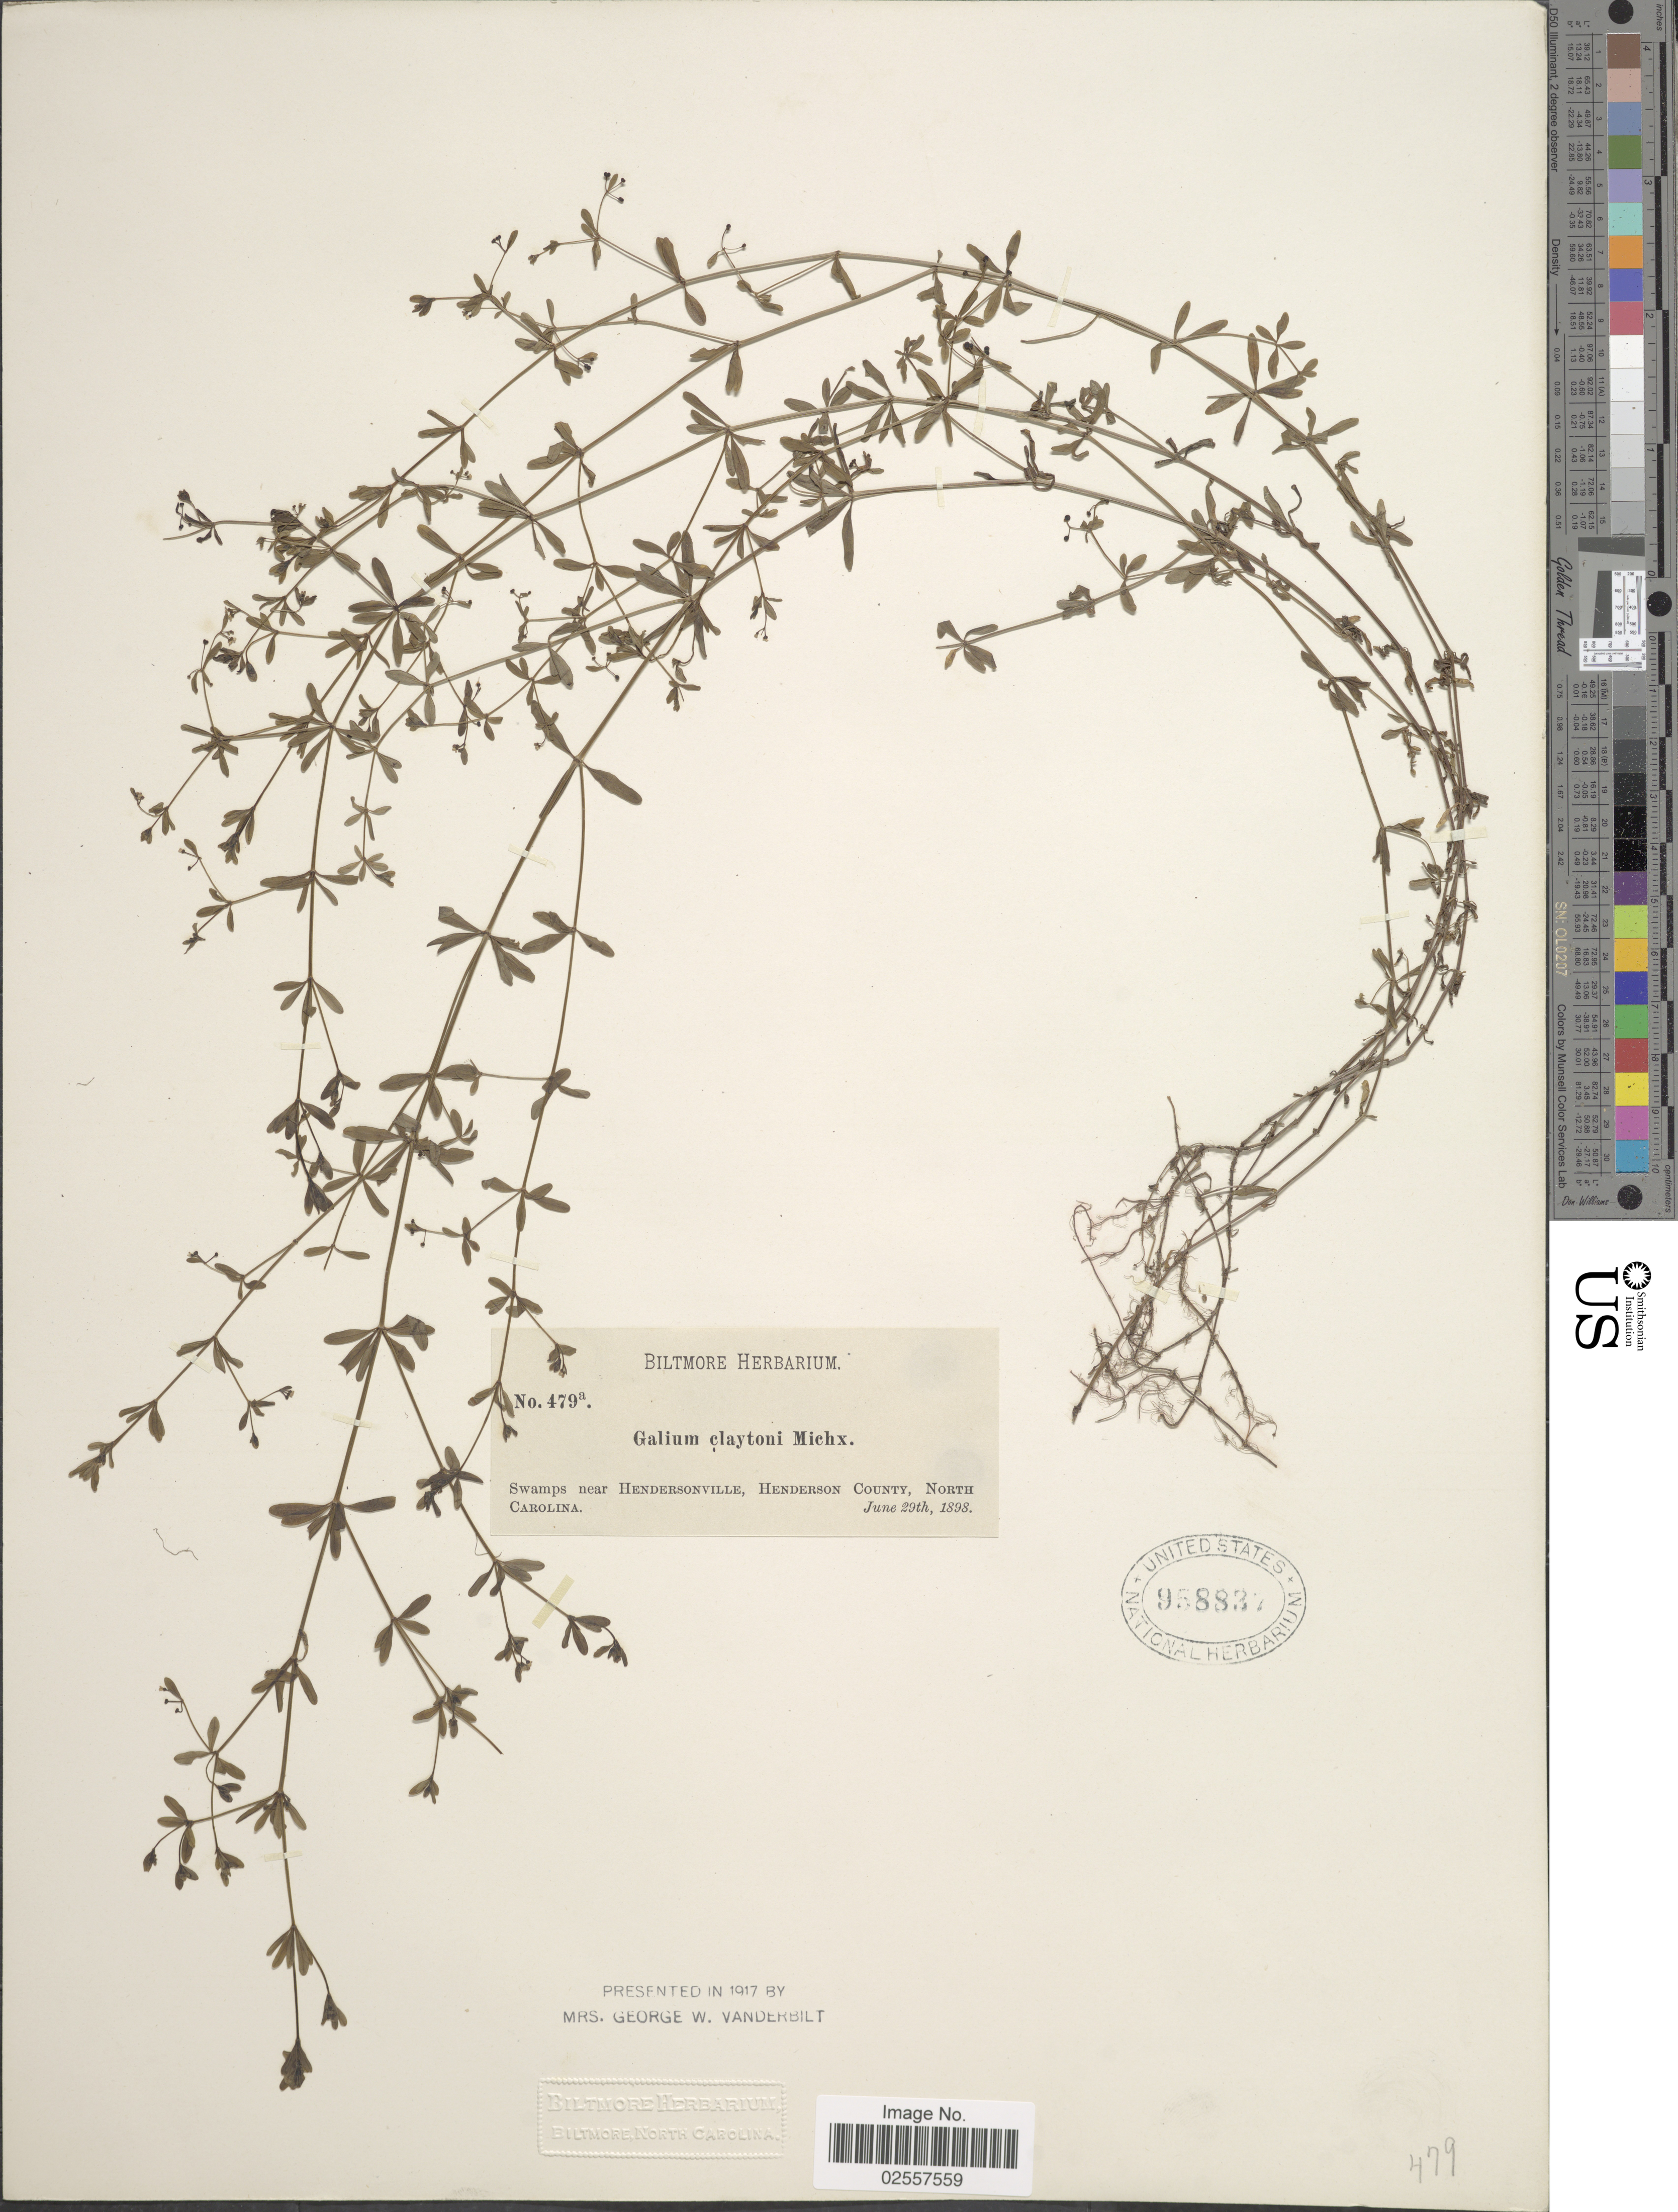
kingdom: Plantae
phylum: Tracheophyta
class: Magnoliopsida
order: Gentianales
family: Rubiaceae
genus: Galium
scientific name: Galium claytoni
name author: Michx.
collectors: ex herb. Biltmore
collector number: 479a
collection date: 1898-06-29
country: United States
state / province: North Carolina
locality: Swamps near Hendersonville, Henderson County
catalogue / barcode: US 958837